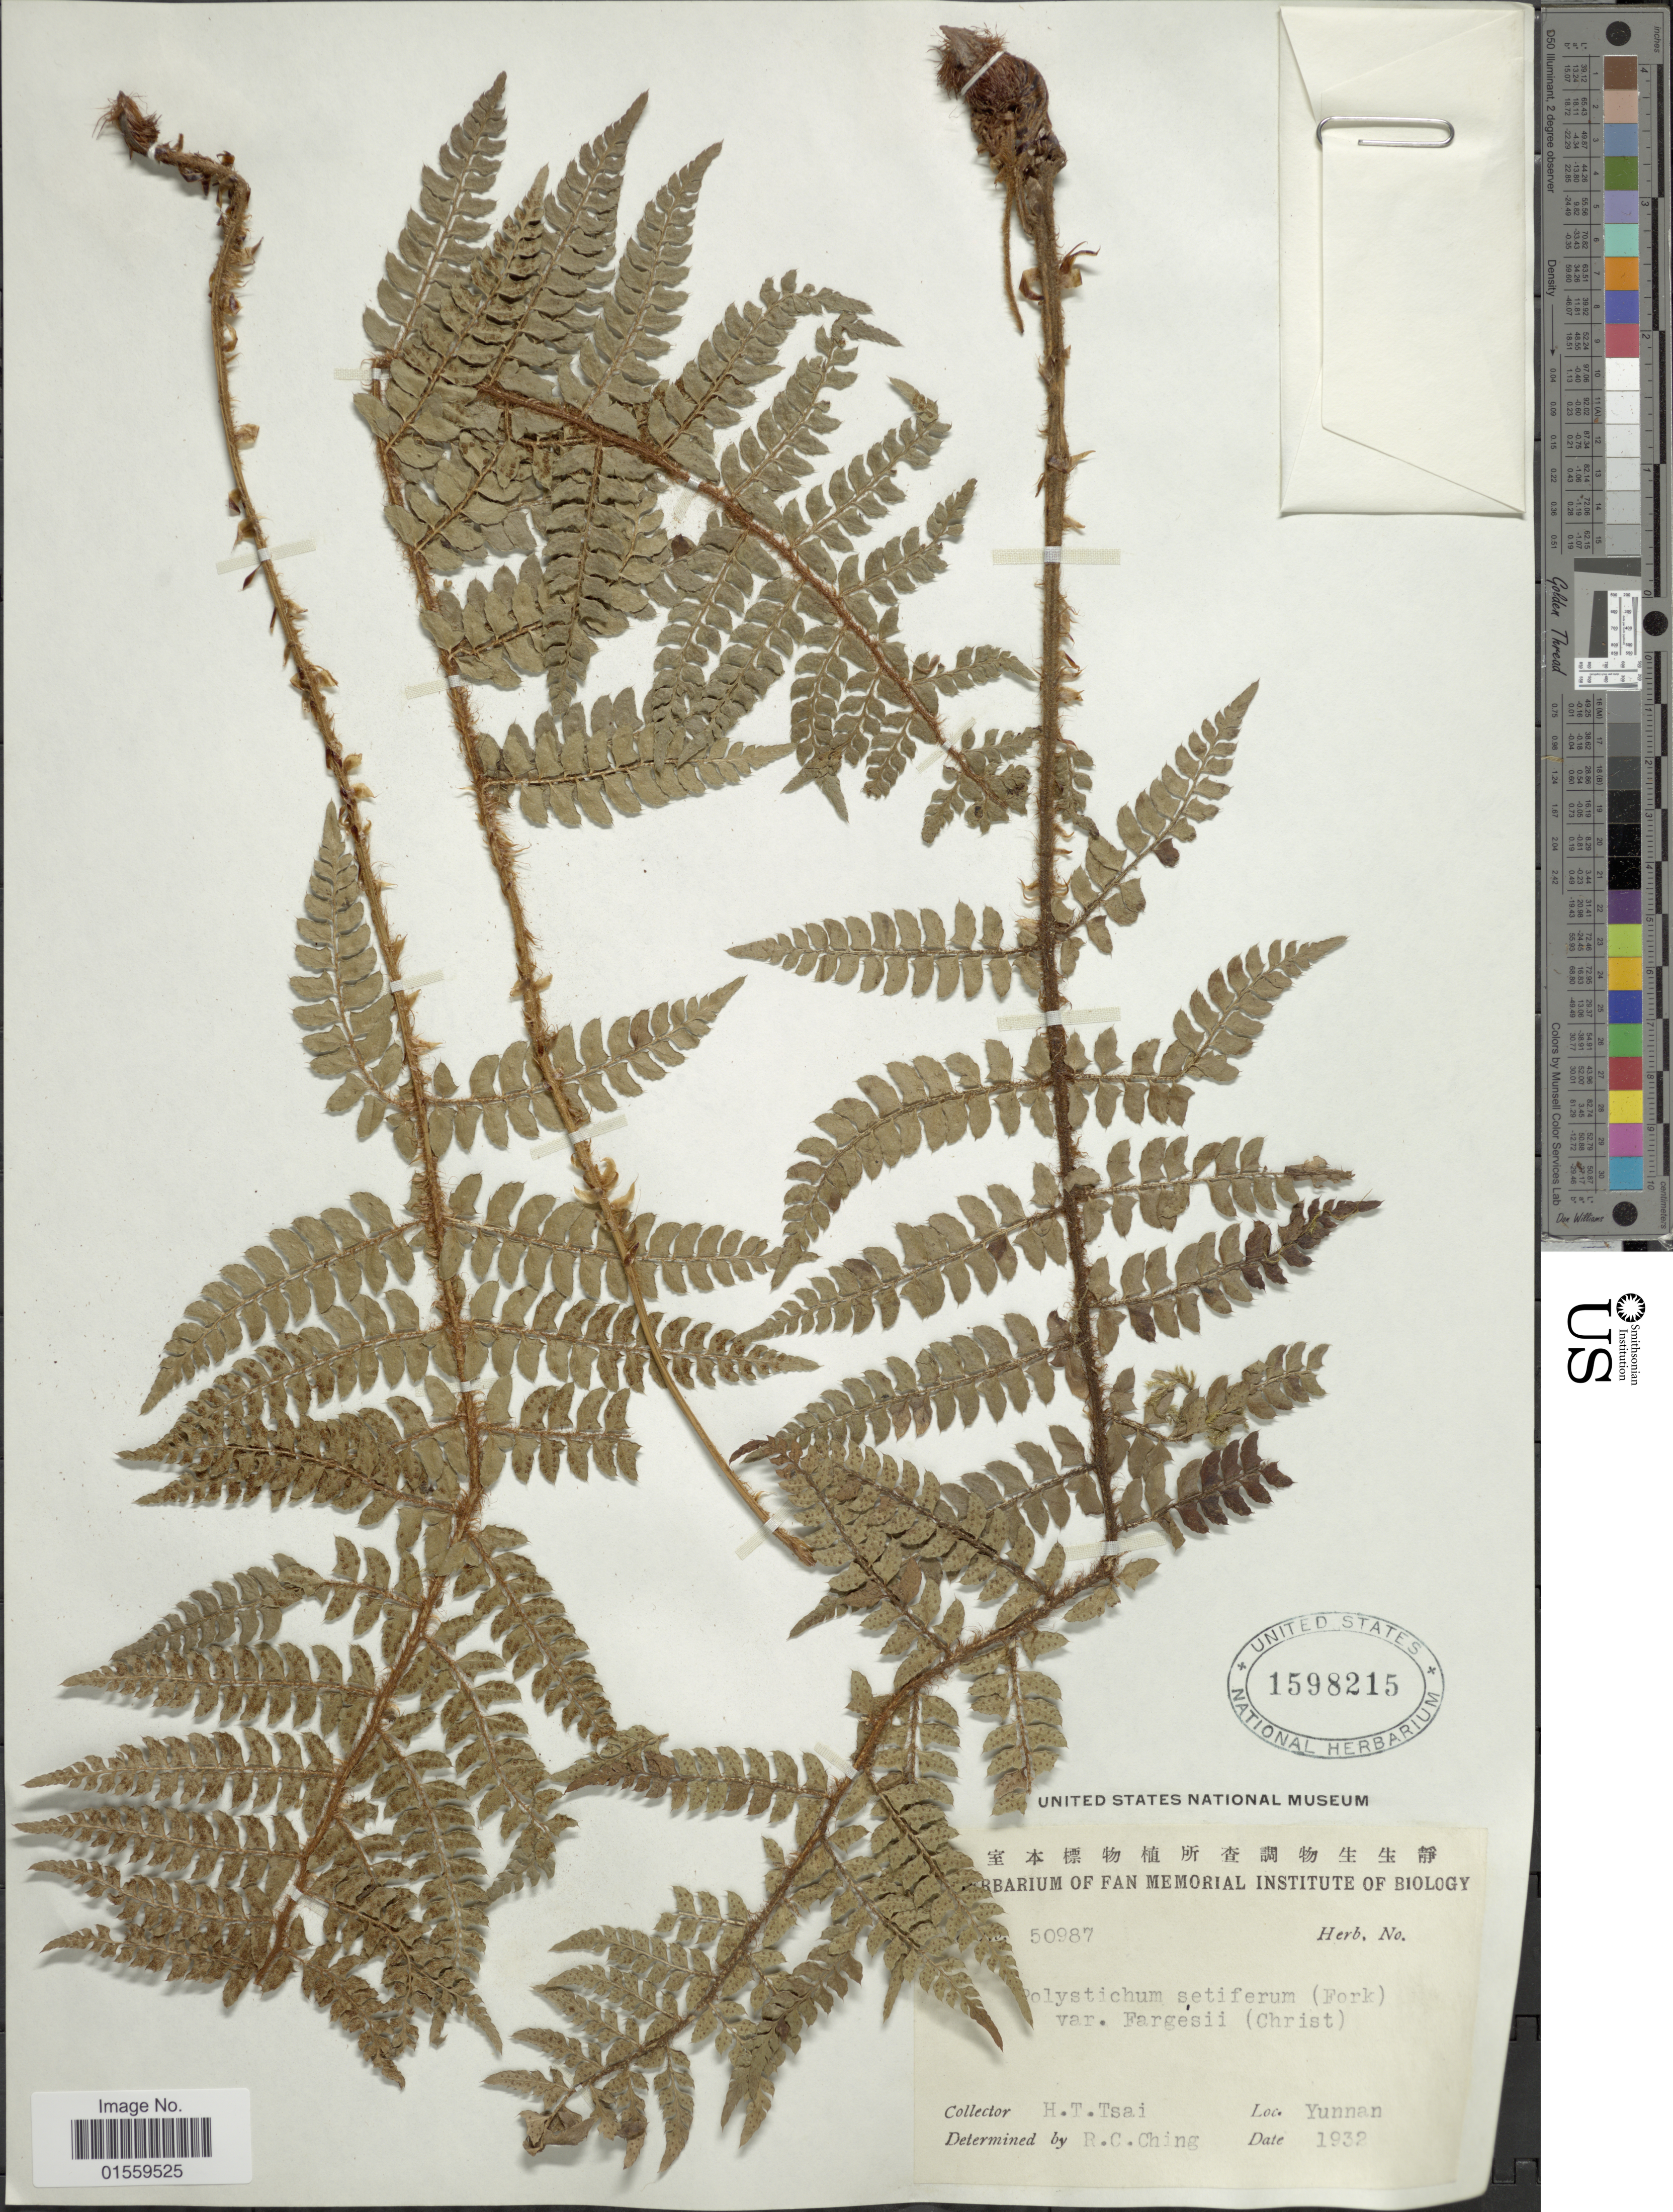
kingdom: Plantae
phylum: Tracheophyta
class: Polypodiopsida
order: Polypodiales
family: Dryopteridaceae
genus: Polystichum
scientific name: Polystichum setiferum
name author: (Forssk.) Moore ex Woynar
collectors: H. Tsai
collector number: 50987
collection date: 1932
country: China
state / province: Yunnan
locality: Yunnan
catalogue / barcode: US 1598215